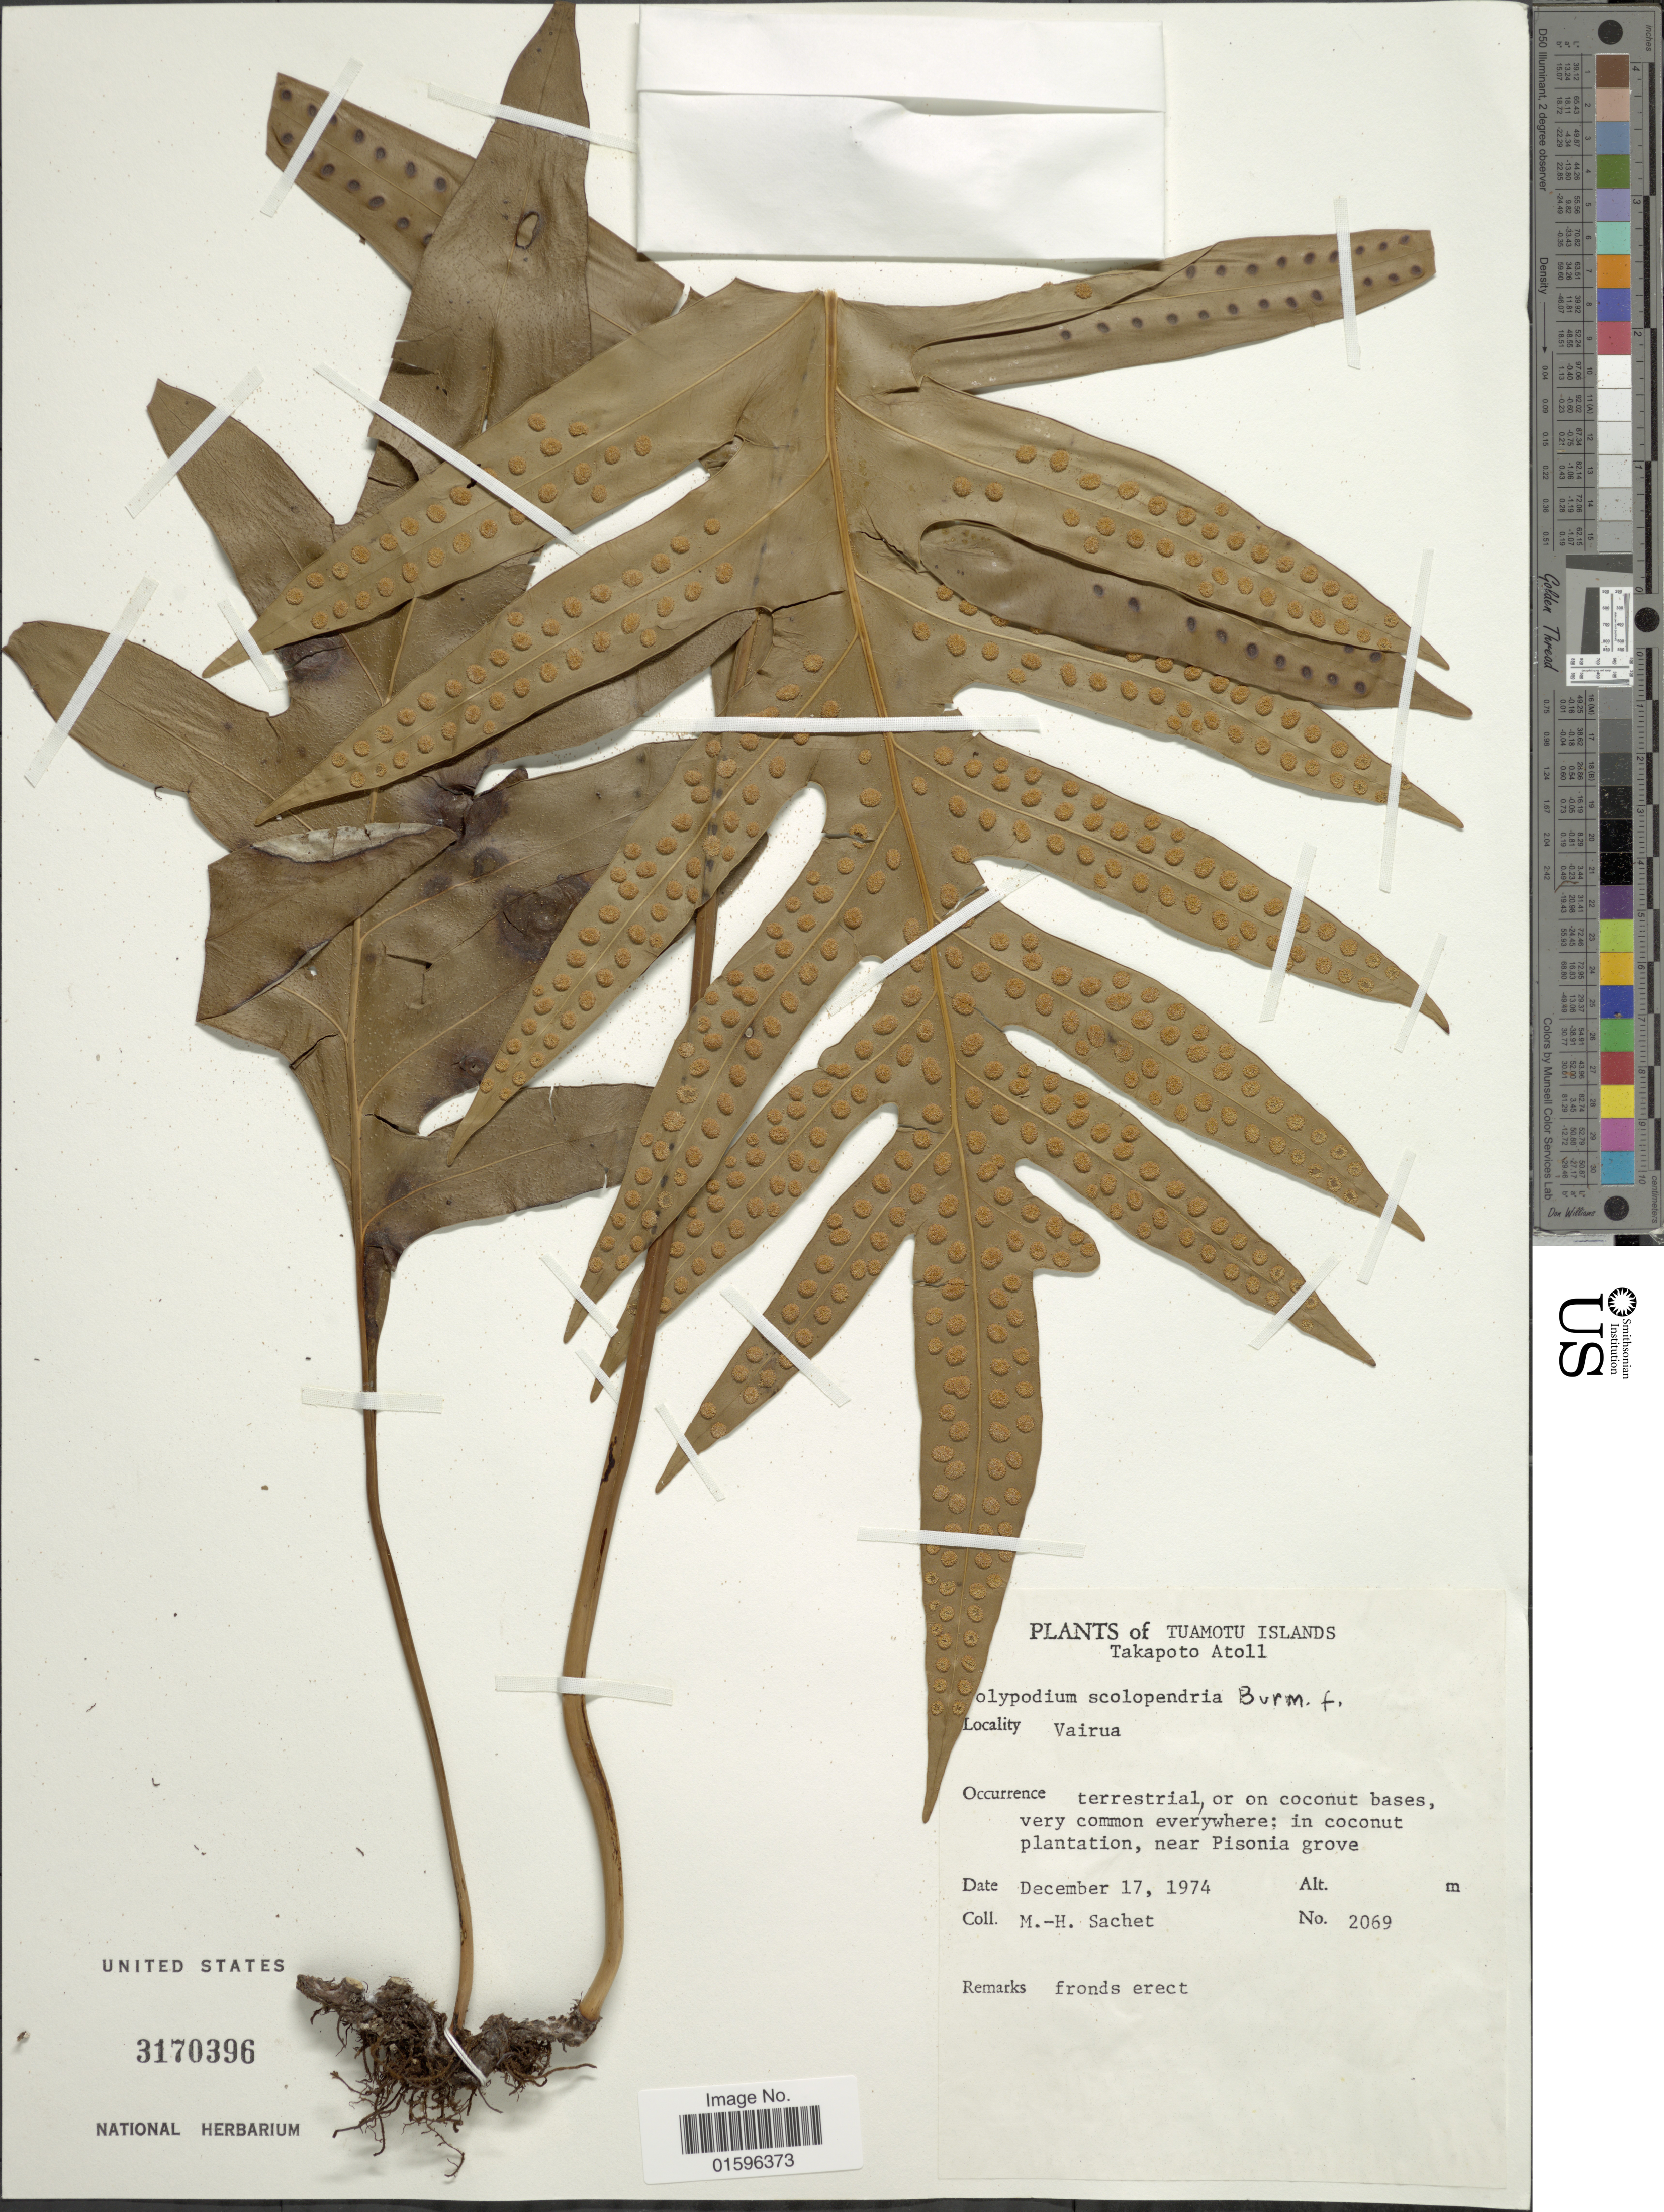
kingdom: Plantae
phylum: Tracheophyta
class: Polypodiopsida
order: Polypodiales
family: Polypodiaceae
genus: Polypodium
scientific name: Polypodium scolopendria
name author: Burm. f.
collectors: M.-H. Sachet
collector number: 2069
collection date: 1974-12-17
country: French Polynesia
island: Takapoto Atoll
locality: Tuamotu Islands, Takapoto Atoll, Vairua; in coconut plantation, near Pisonia grove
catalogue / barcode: US 3170396